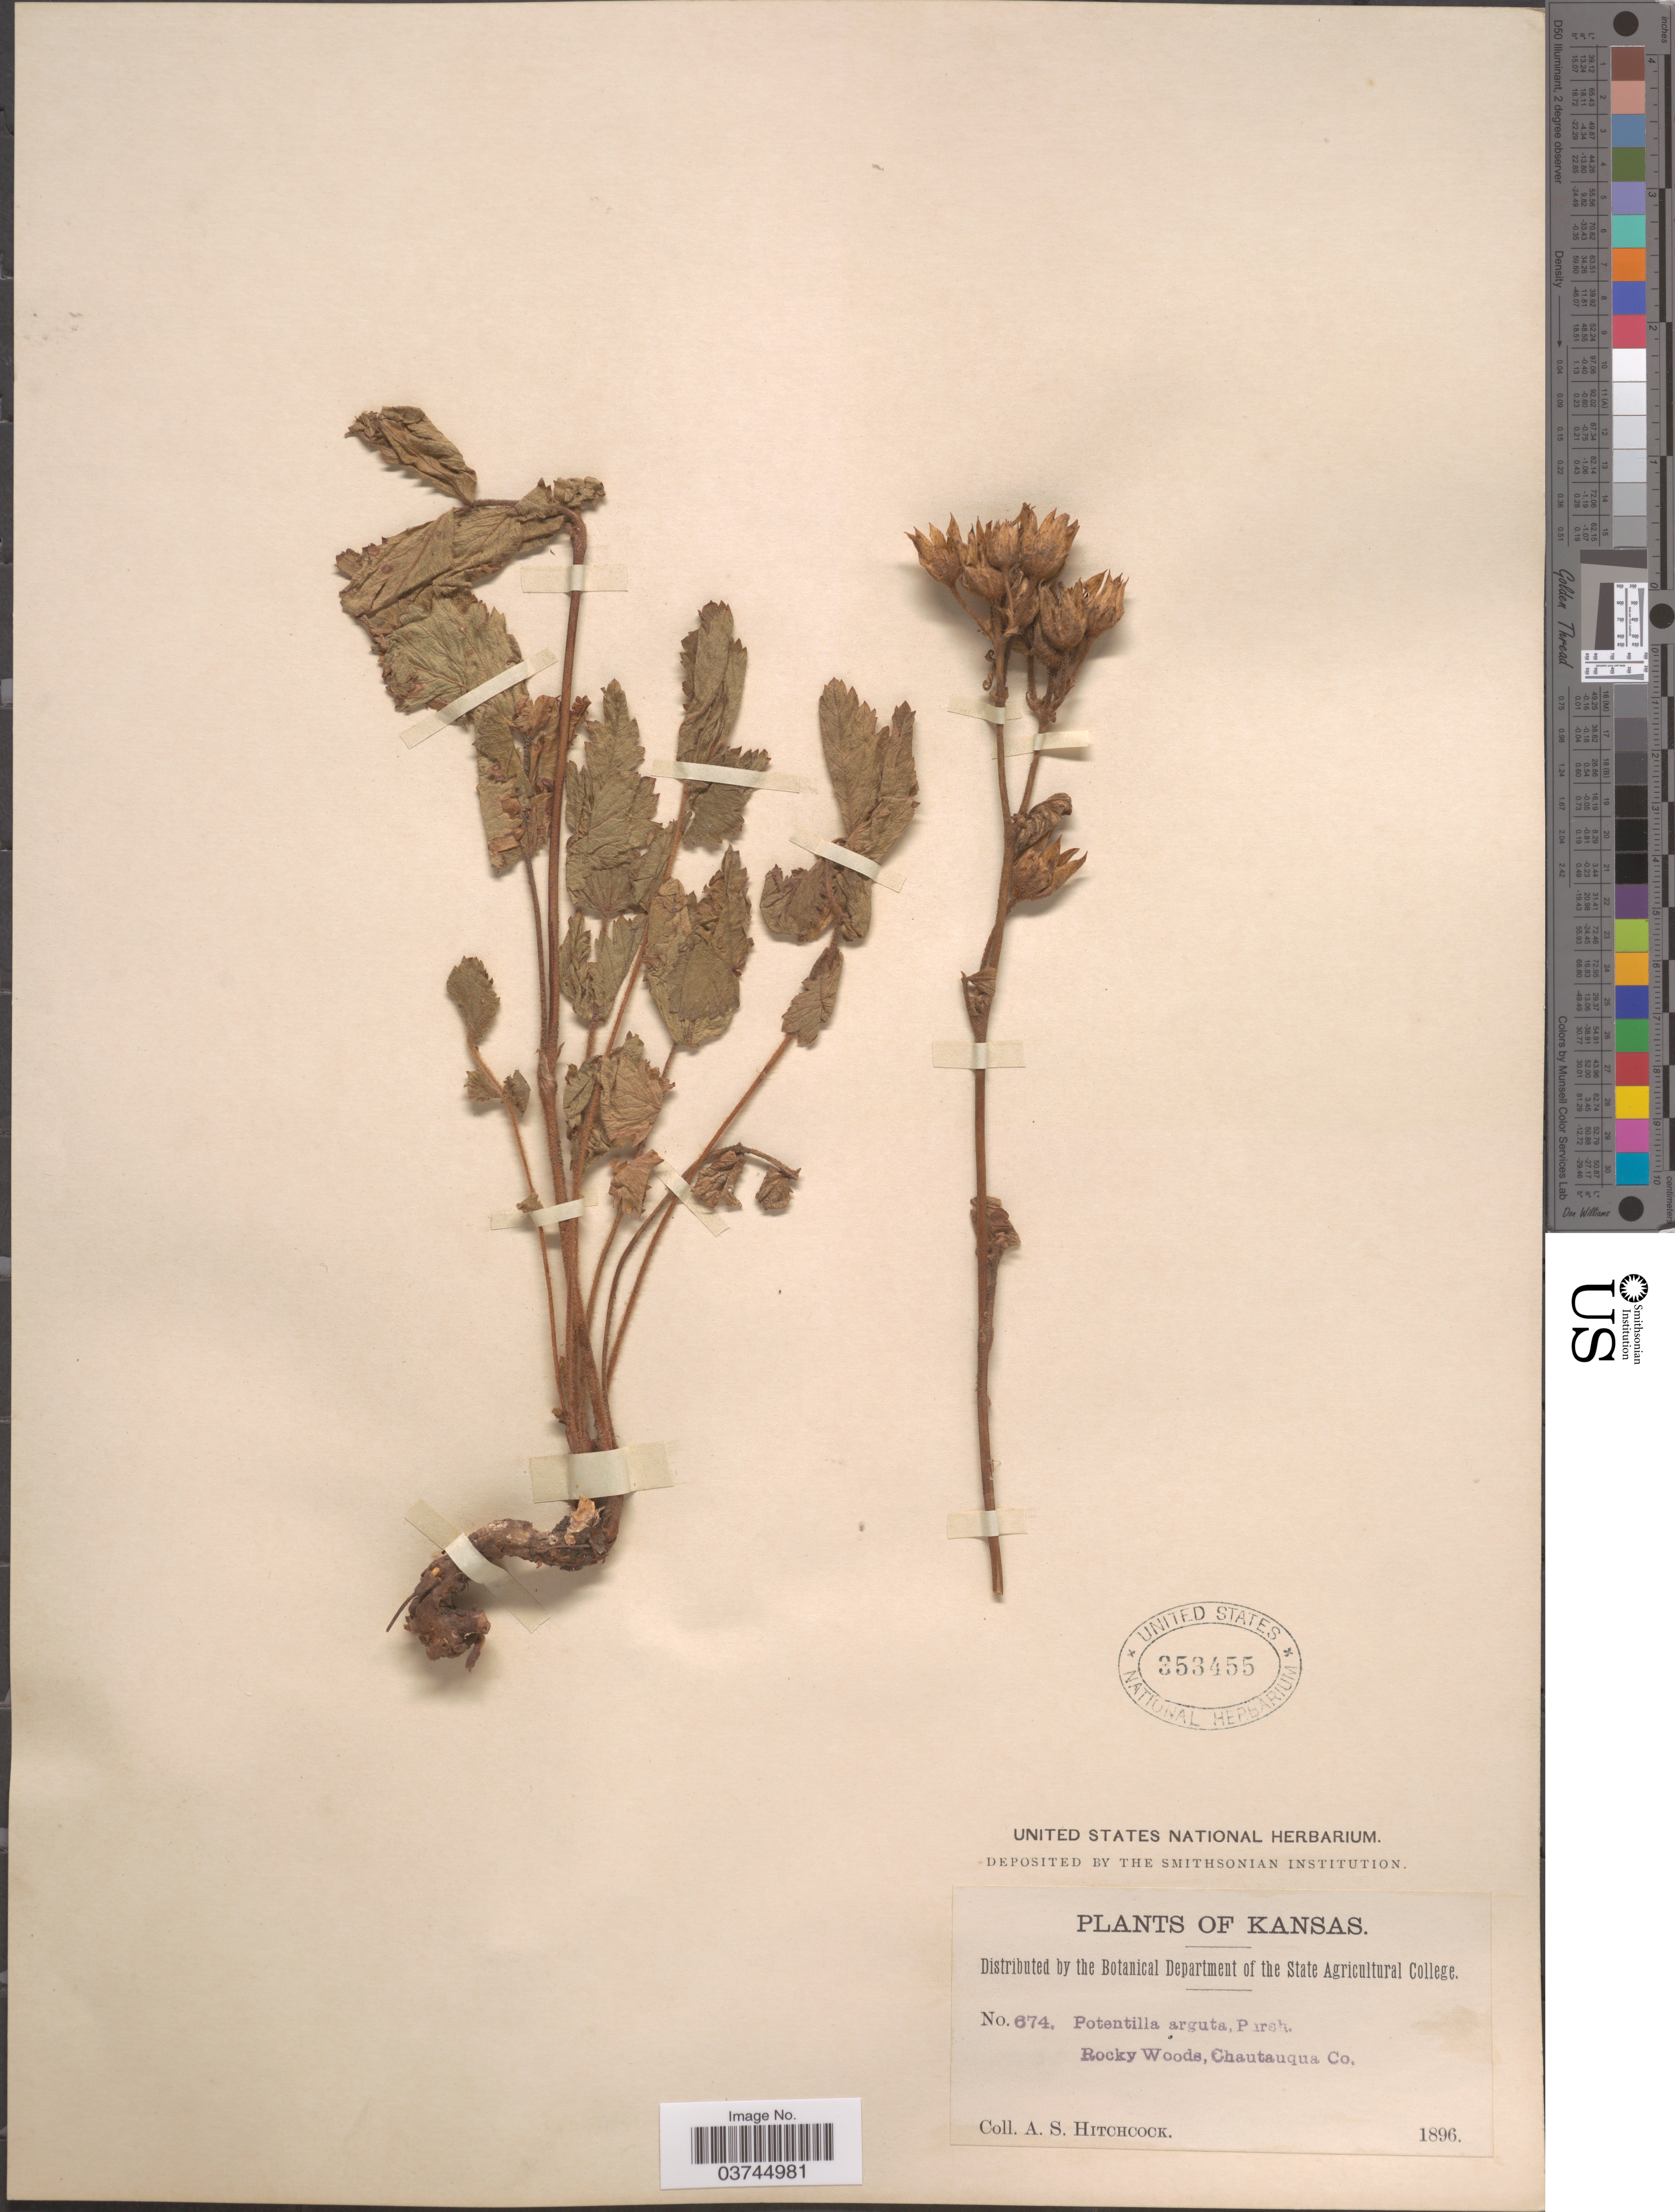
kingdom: Plantae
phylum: Tracheophyta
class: Magnoliopsida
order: Rosales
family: Rosaceae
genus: Drymocallis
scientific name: Drymocallis arguta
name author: (Pursh) Rydb.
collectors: A. S. Hitchcock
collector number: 674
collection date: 1896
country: United States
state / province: Kansas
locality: Rocky Woods, Chautauqua Co.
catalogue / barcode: US 353455